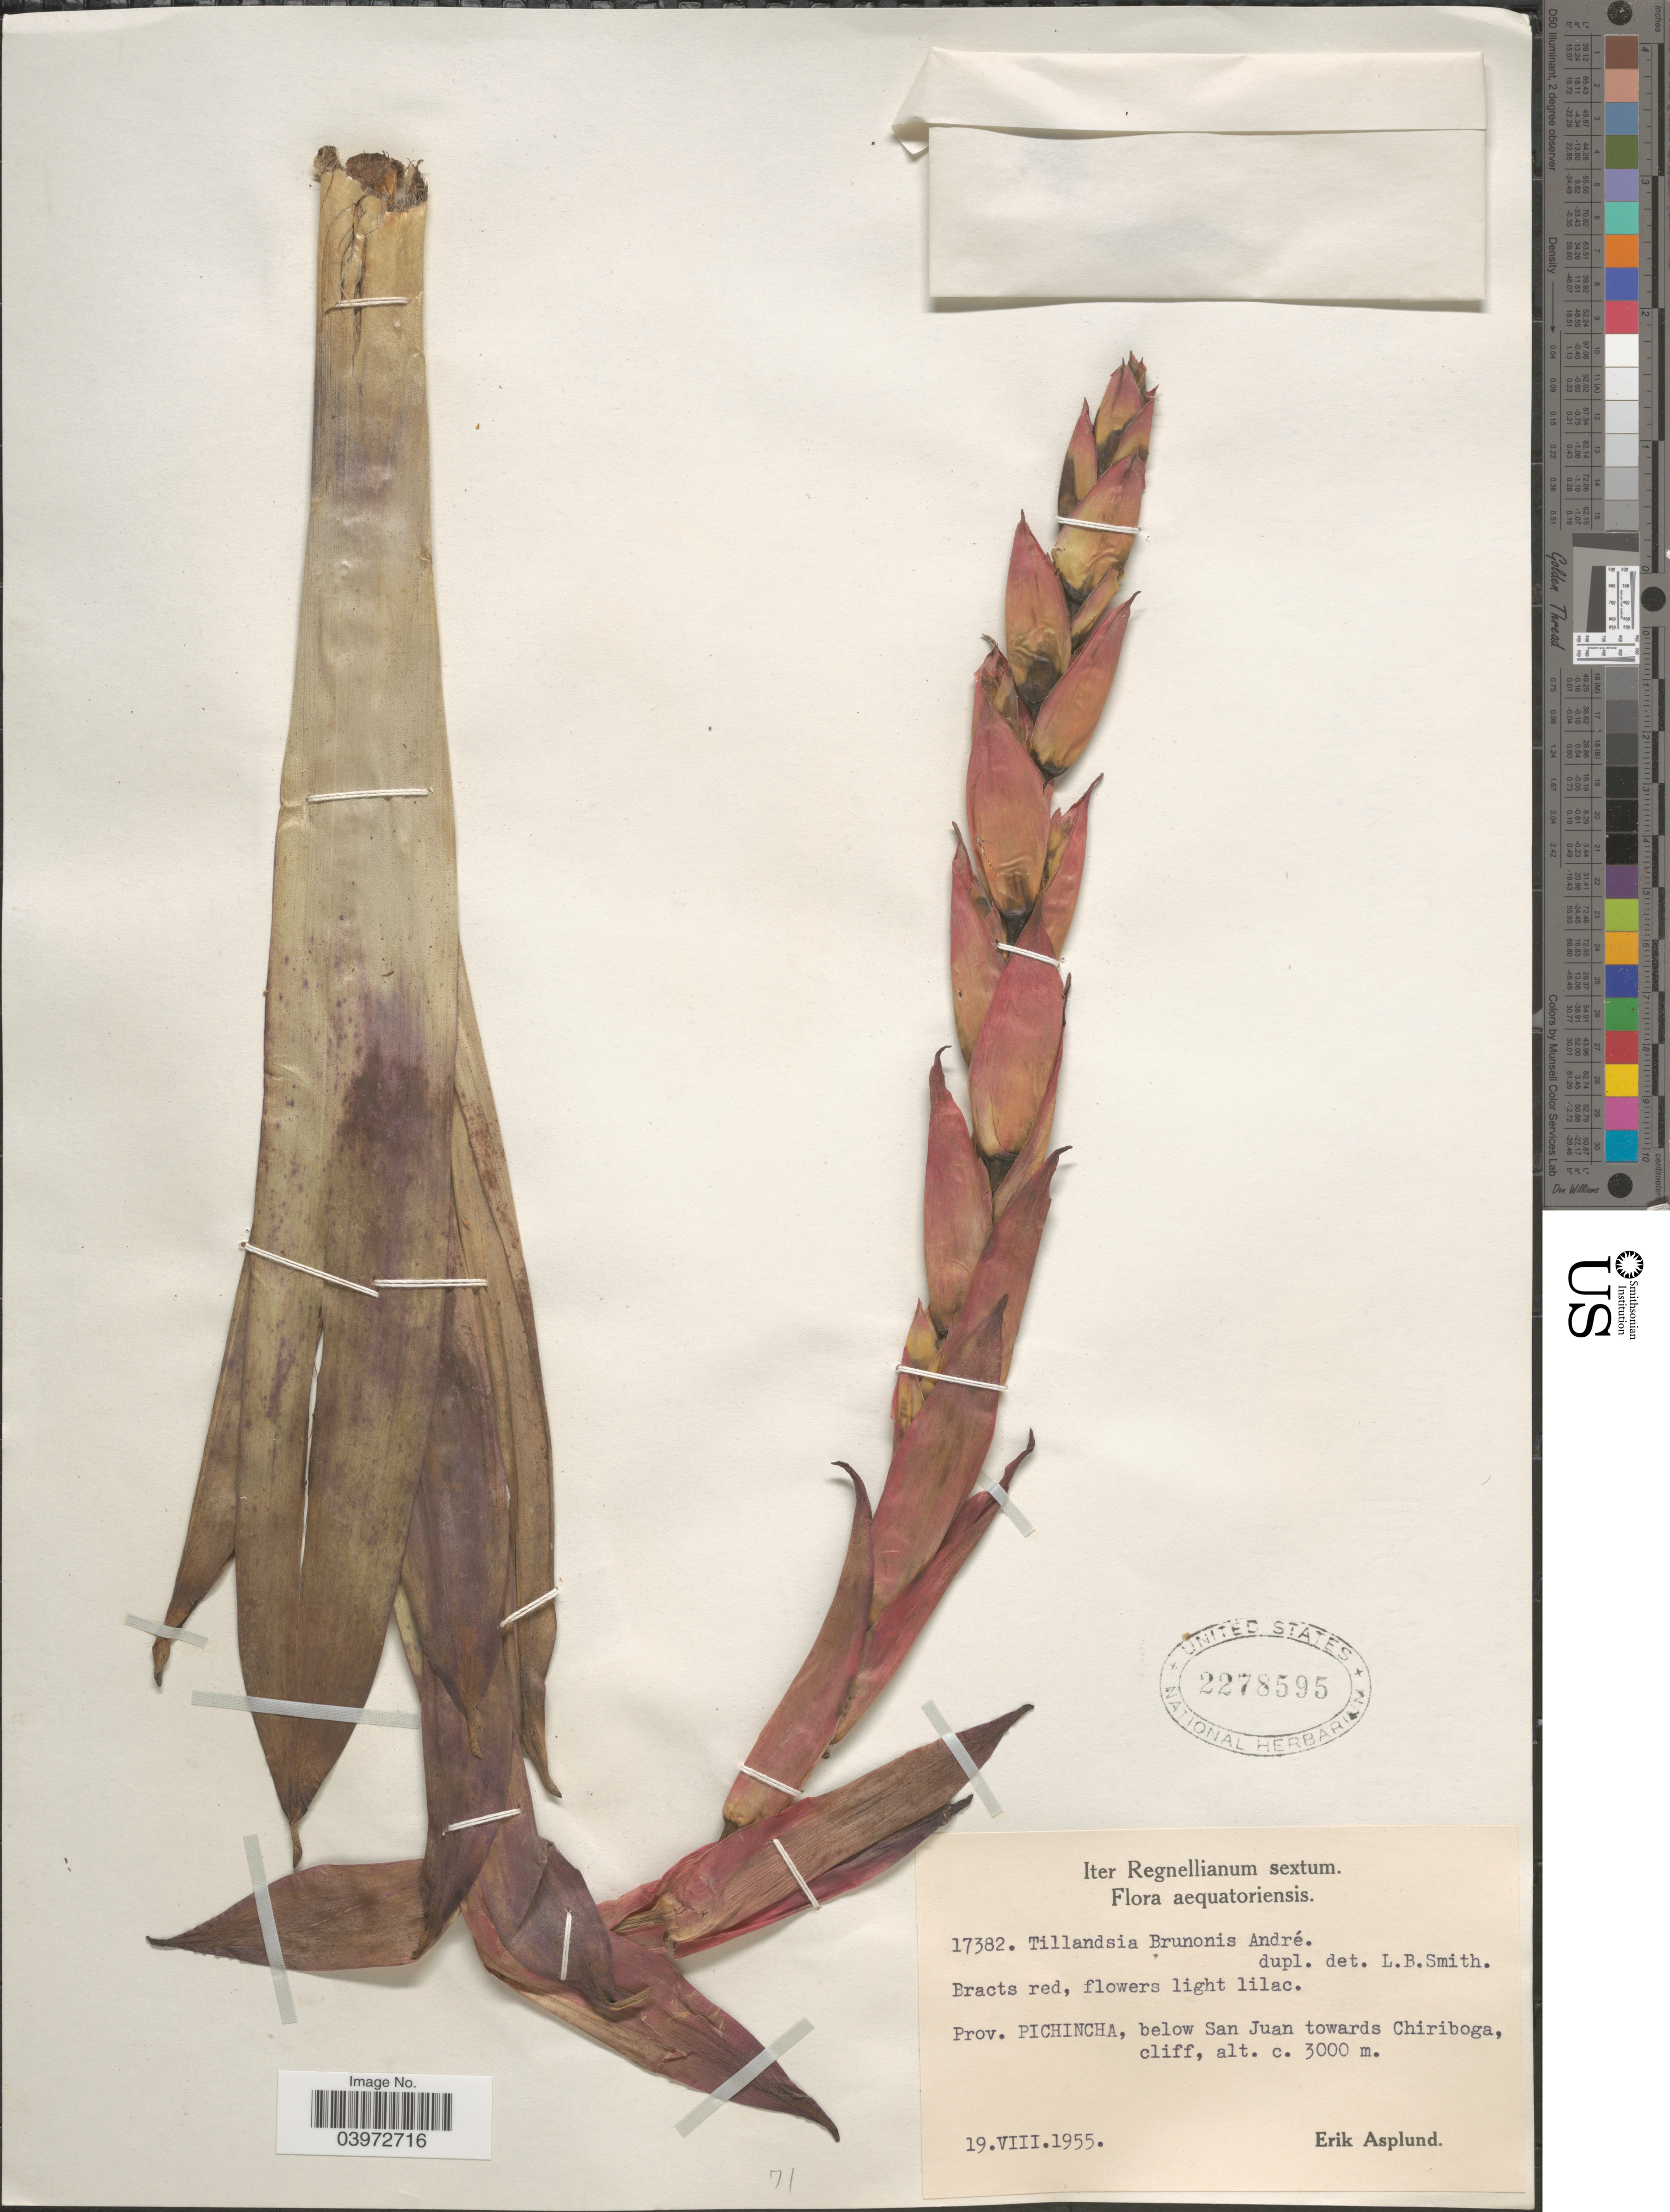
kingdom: Plantae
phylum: Tracheophyta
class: Liliopsida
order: Poales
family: Bromeliaceae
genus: Tillandsia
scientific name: Tillandsia brunonis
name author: André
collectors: E. Asplund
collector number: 17382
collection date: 1955-08-19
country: Ecuador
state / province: Pichincha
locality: Below San Juan towards Chiriboga.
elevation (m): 3000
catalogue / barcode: US 2278595